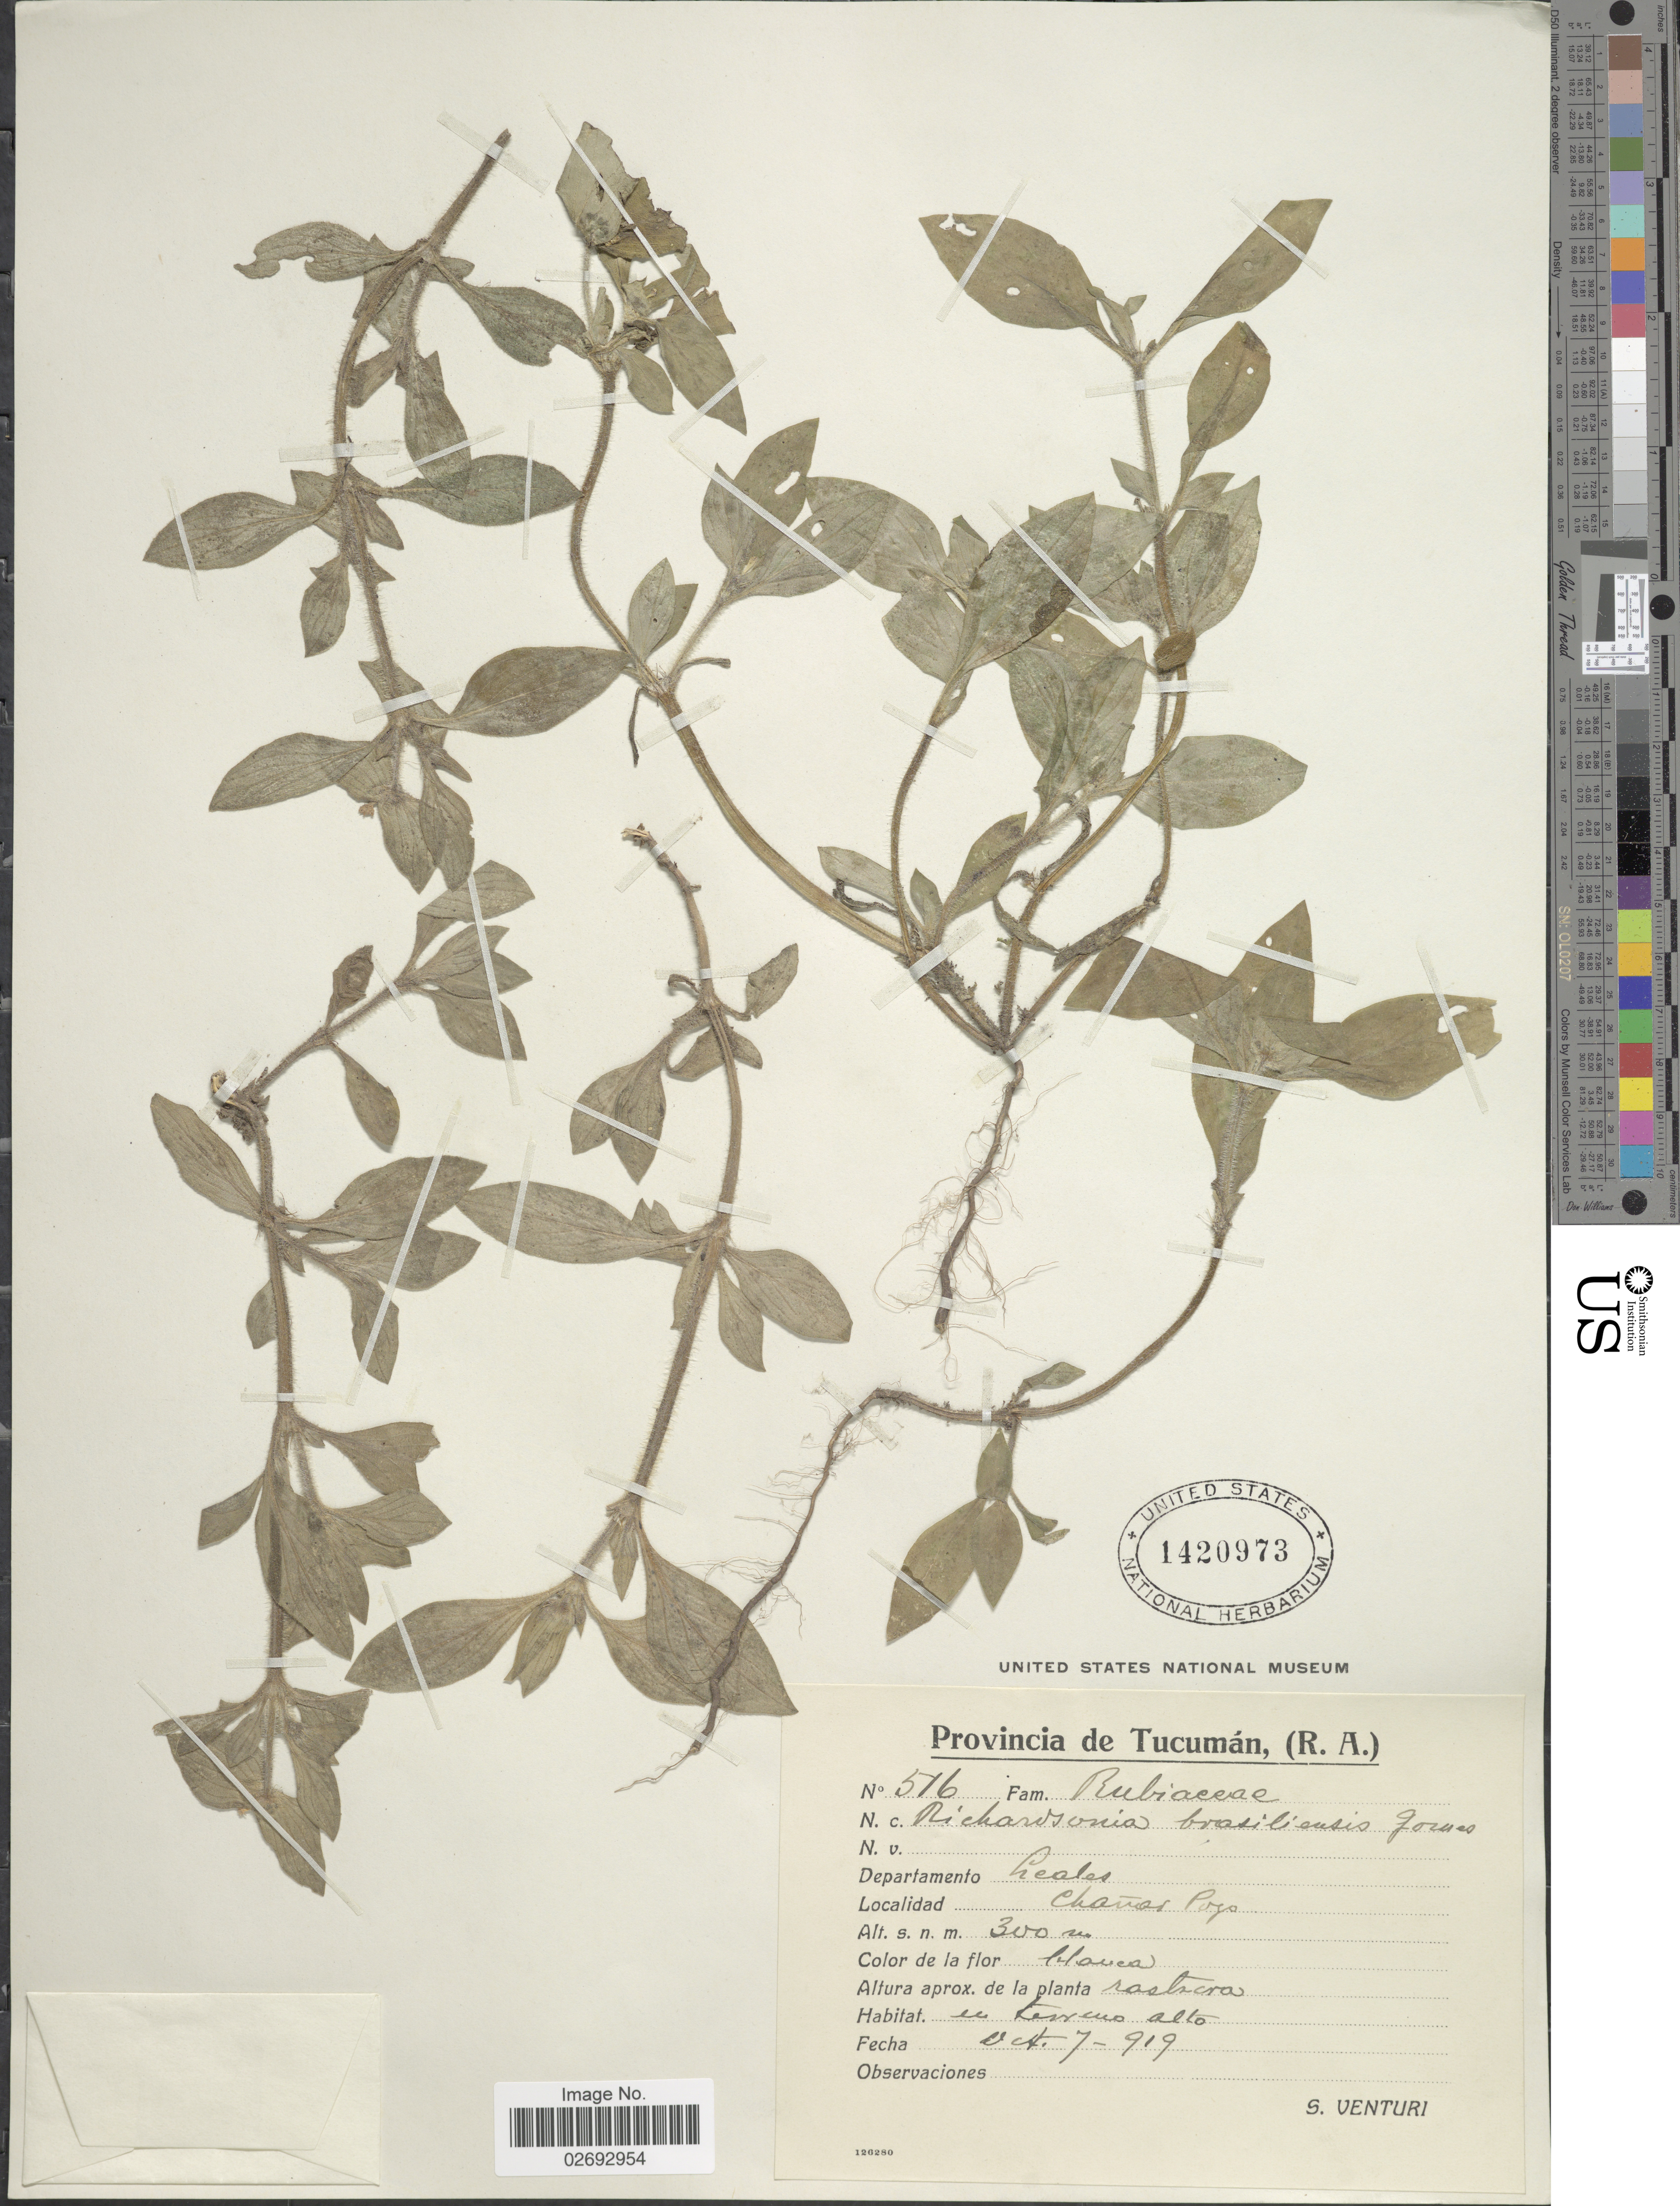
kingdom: Plantae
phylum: Tracheophyta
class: Magnoliopsida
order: Gentianales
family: Rubiaceae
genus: Richardia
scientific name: Richardia brasiliensis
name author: Gomes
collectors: S. Venturi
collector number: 516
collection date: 1919-10-07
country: Argentina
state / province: Tucuman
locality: Departamento Leales. Chañar Pozo.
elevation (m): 300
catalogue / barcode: US 1420973